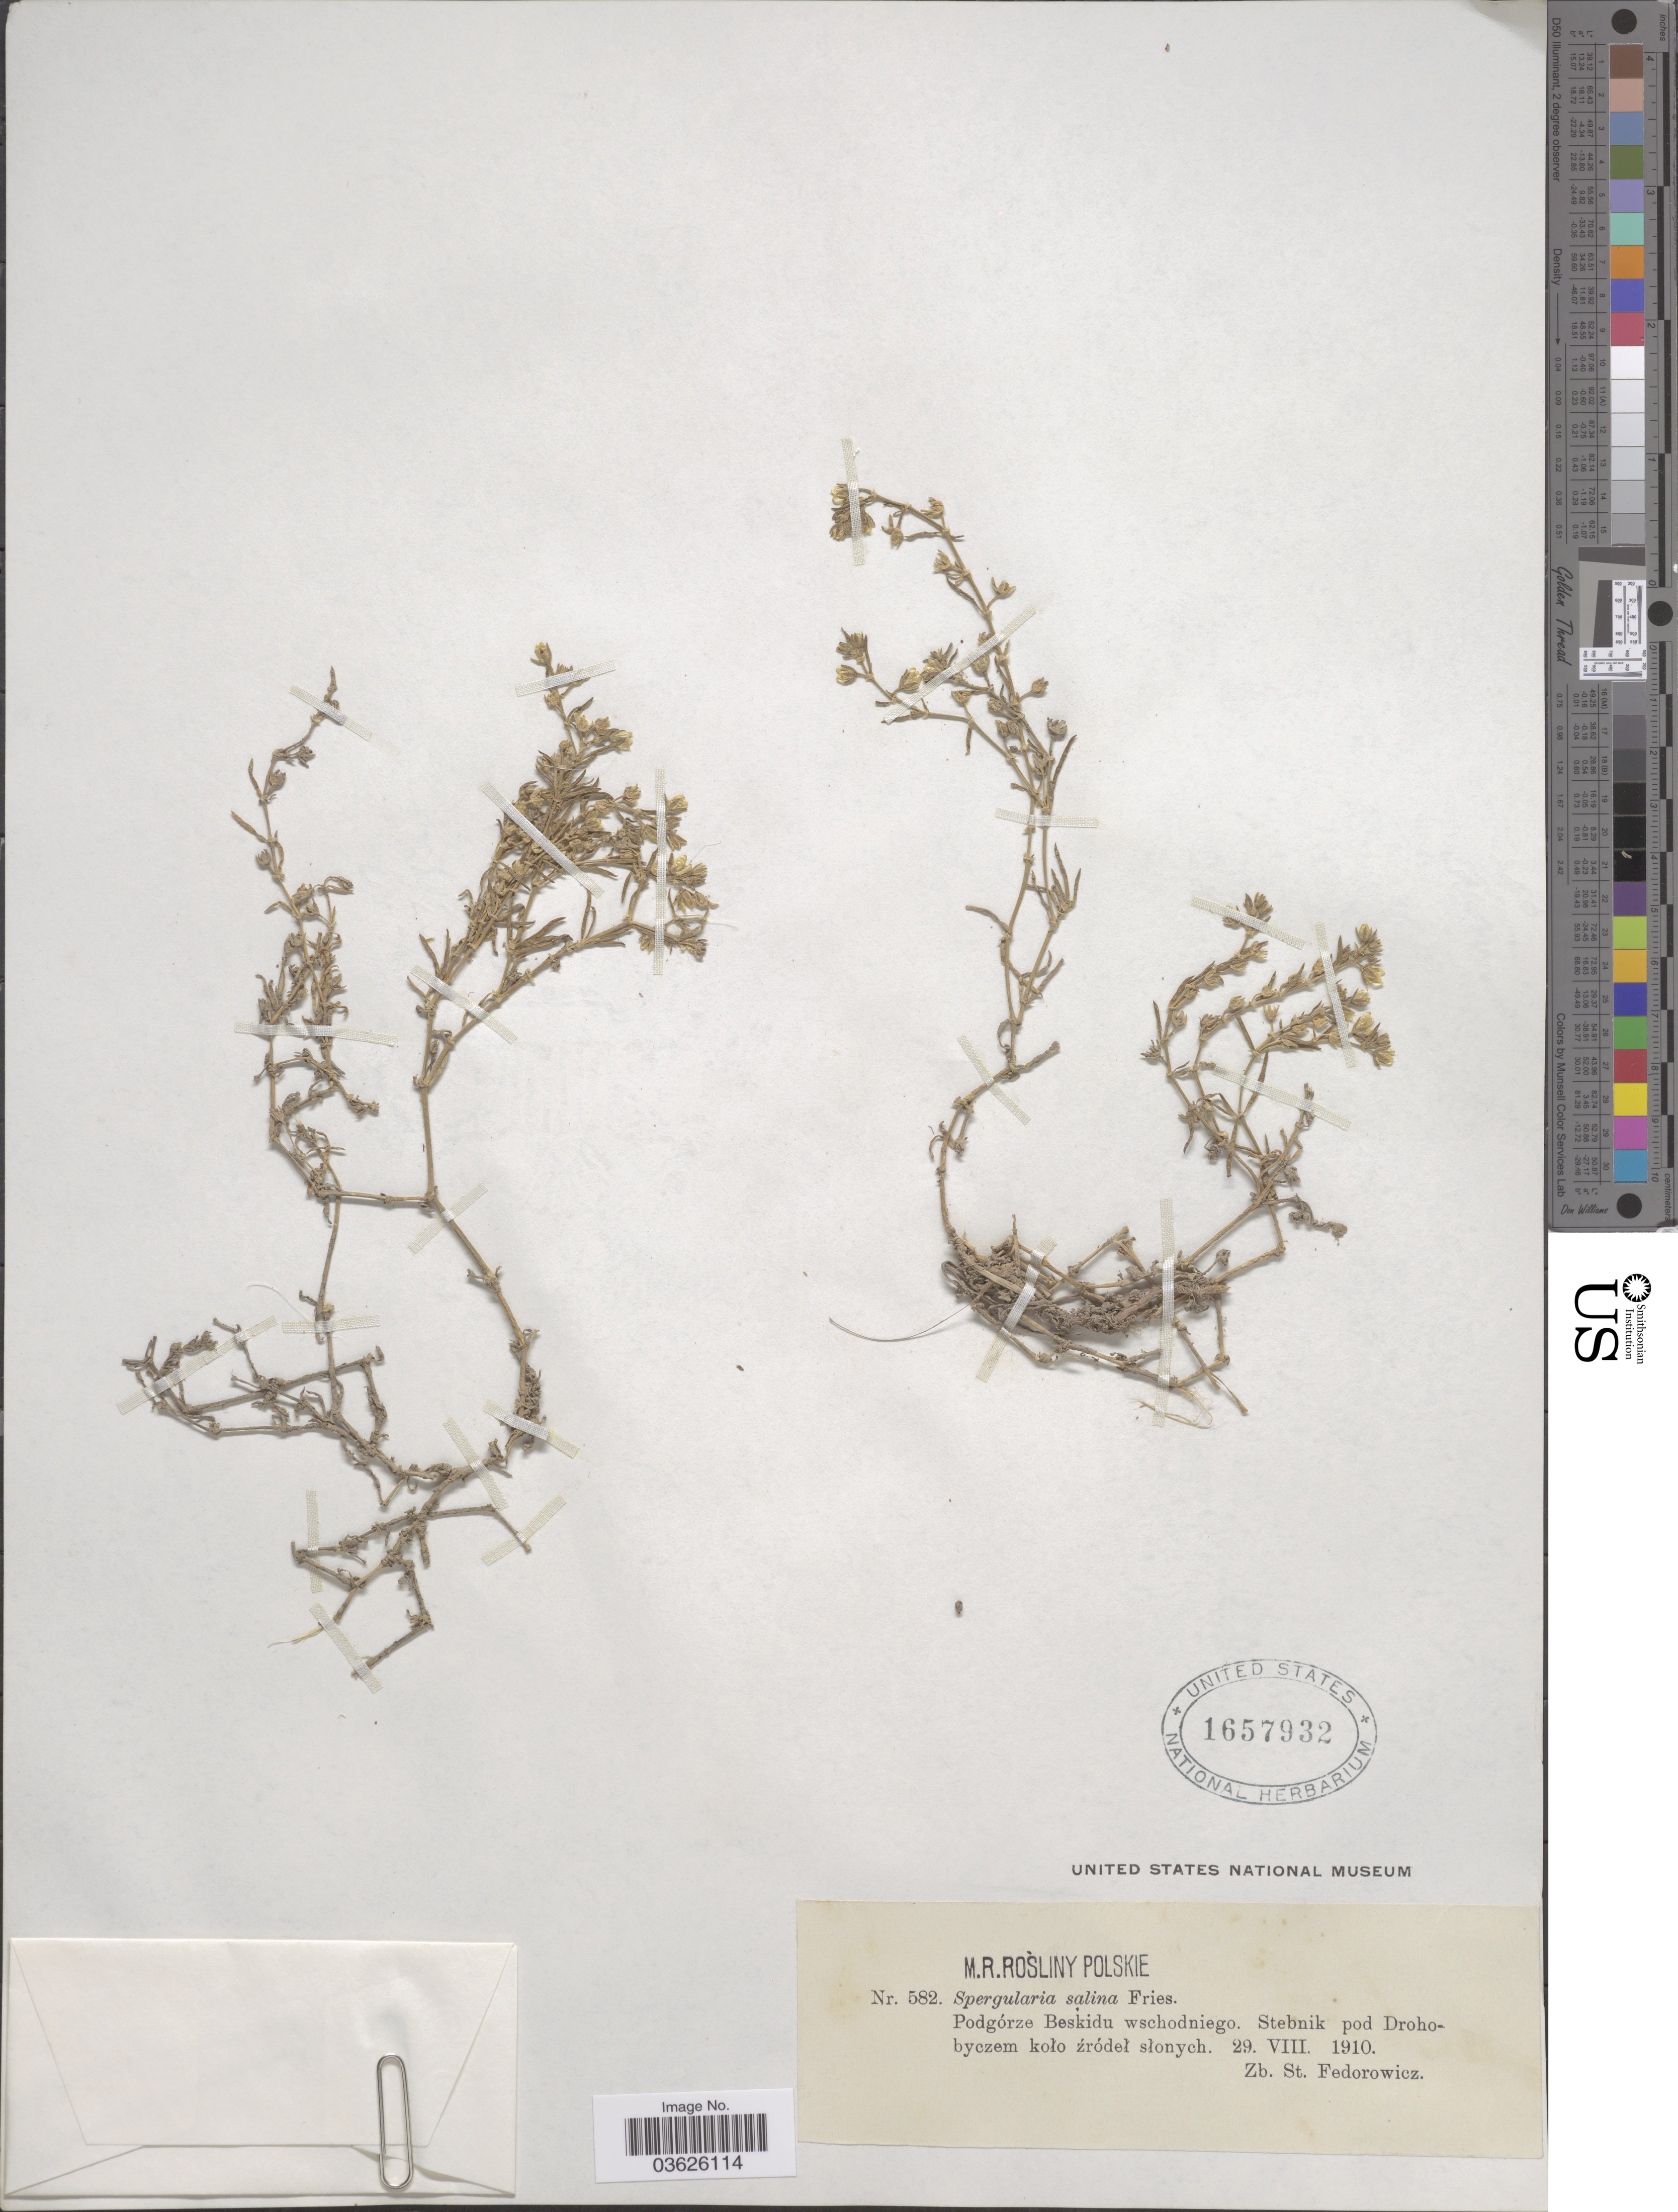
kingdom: Plantae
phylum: Tracheophyta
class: Magnoliopsida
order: Caryophyllales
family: Caryophyllaceae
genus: Tissa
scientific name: Tissa salina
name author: (J. Presl & C. Presl) Britton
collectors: Z. St. Fedorowicz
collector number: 582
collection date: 1910-08-29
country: Poland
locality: Podgórze Beskidu wschodniego. Stebnik pod Drohobyczem kolo źródel slonych.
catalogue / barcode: US 1657932